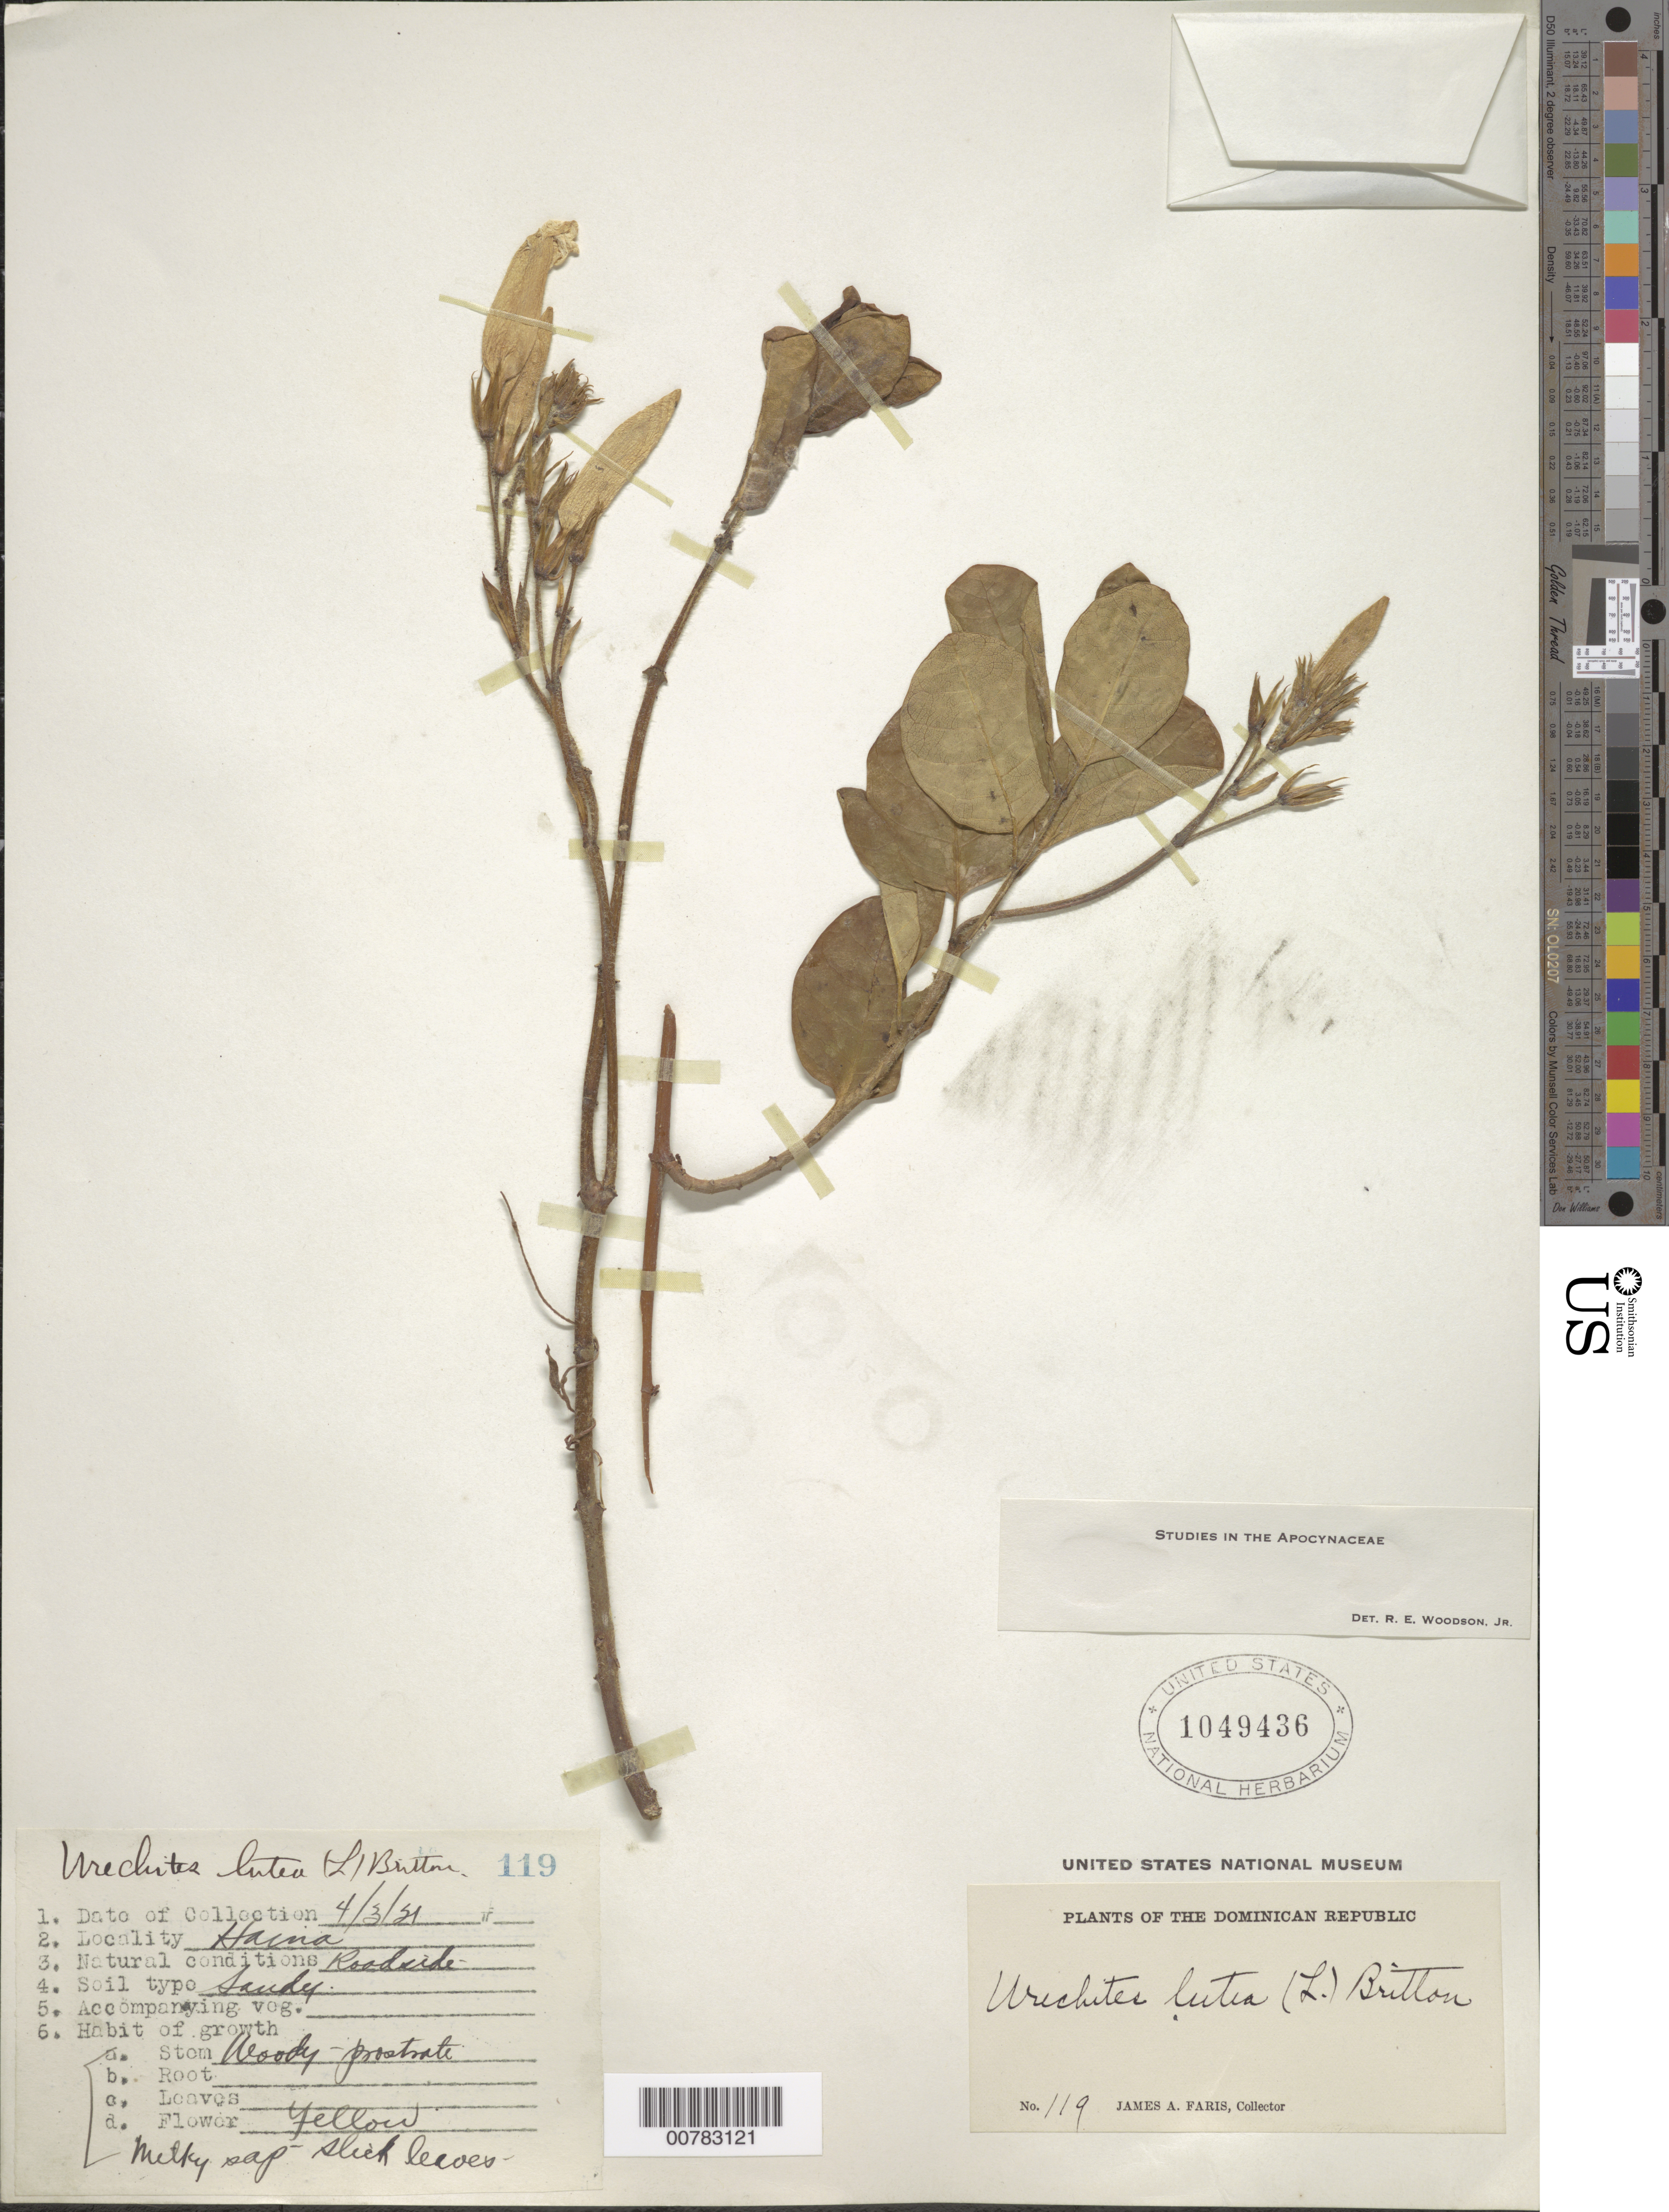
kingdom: Plantae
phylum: Tracheophyta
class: Magnoliopsida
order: Gentianales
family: Apocynaceae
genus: Pentalinon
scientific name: Pentalinon luteum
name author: (L.) B.F. Hansen & Wunderlin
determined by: Woodson, R. E., Jr.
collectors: J. Faris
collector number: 119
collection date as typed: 04 Mar 1910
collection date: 1910-03-04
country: Dominican Republic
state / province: San Cristóbal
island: Hispaniola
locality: Haina.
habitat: Roadside, sandy soil.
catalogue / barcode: US 1049436